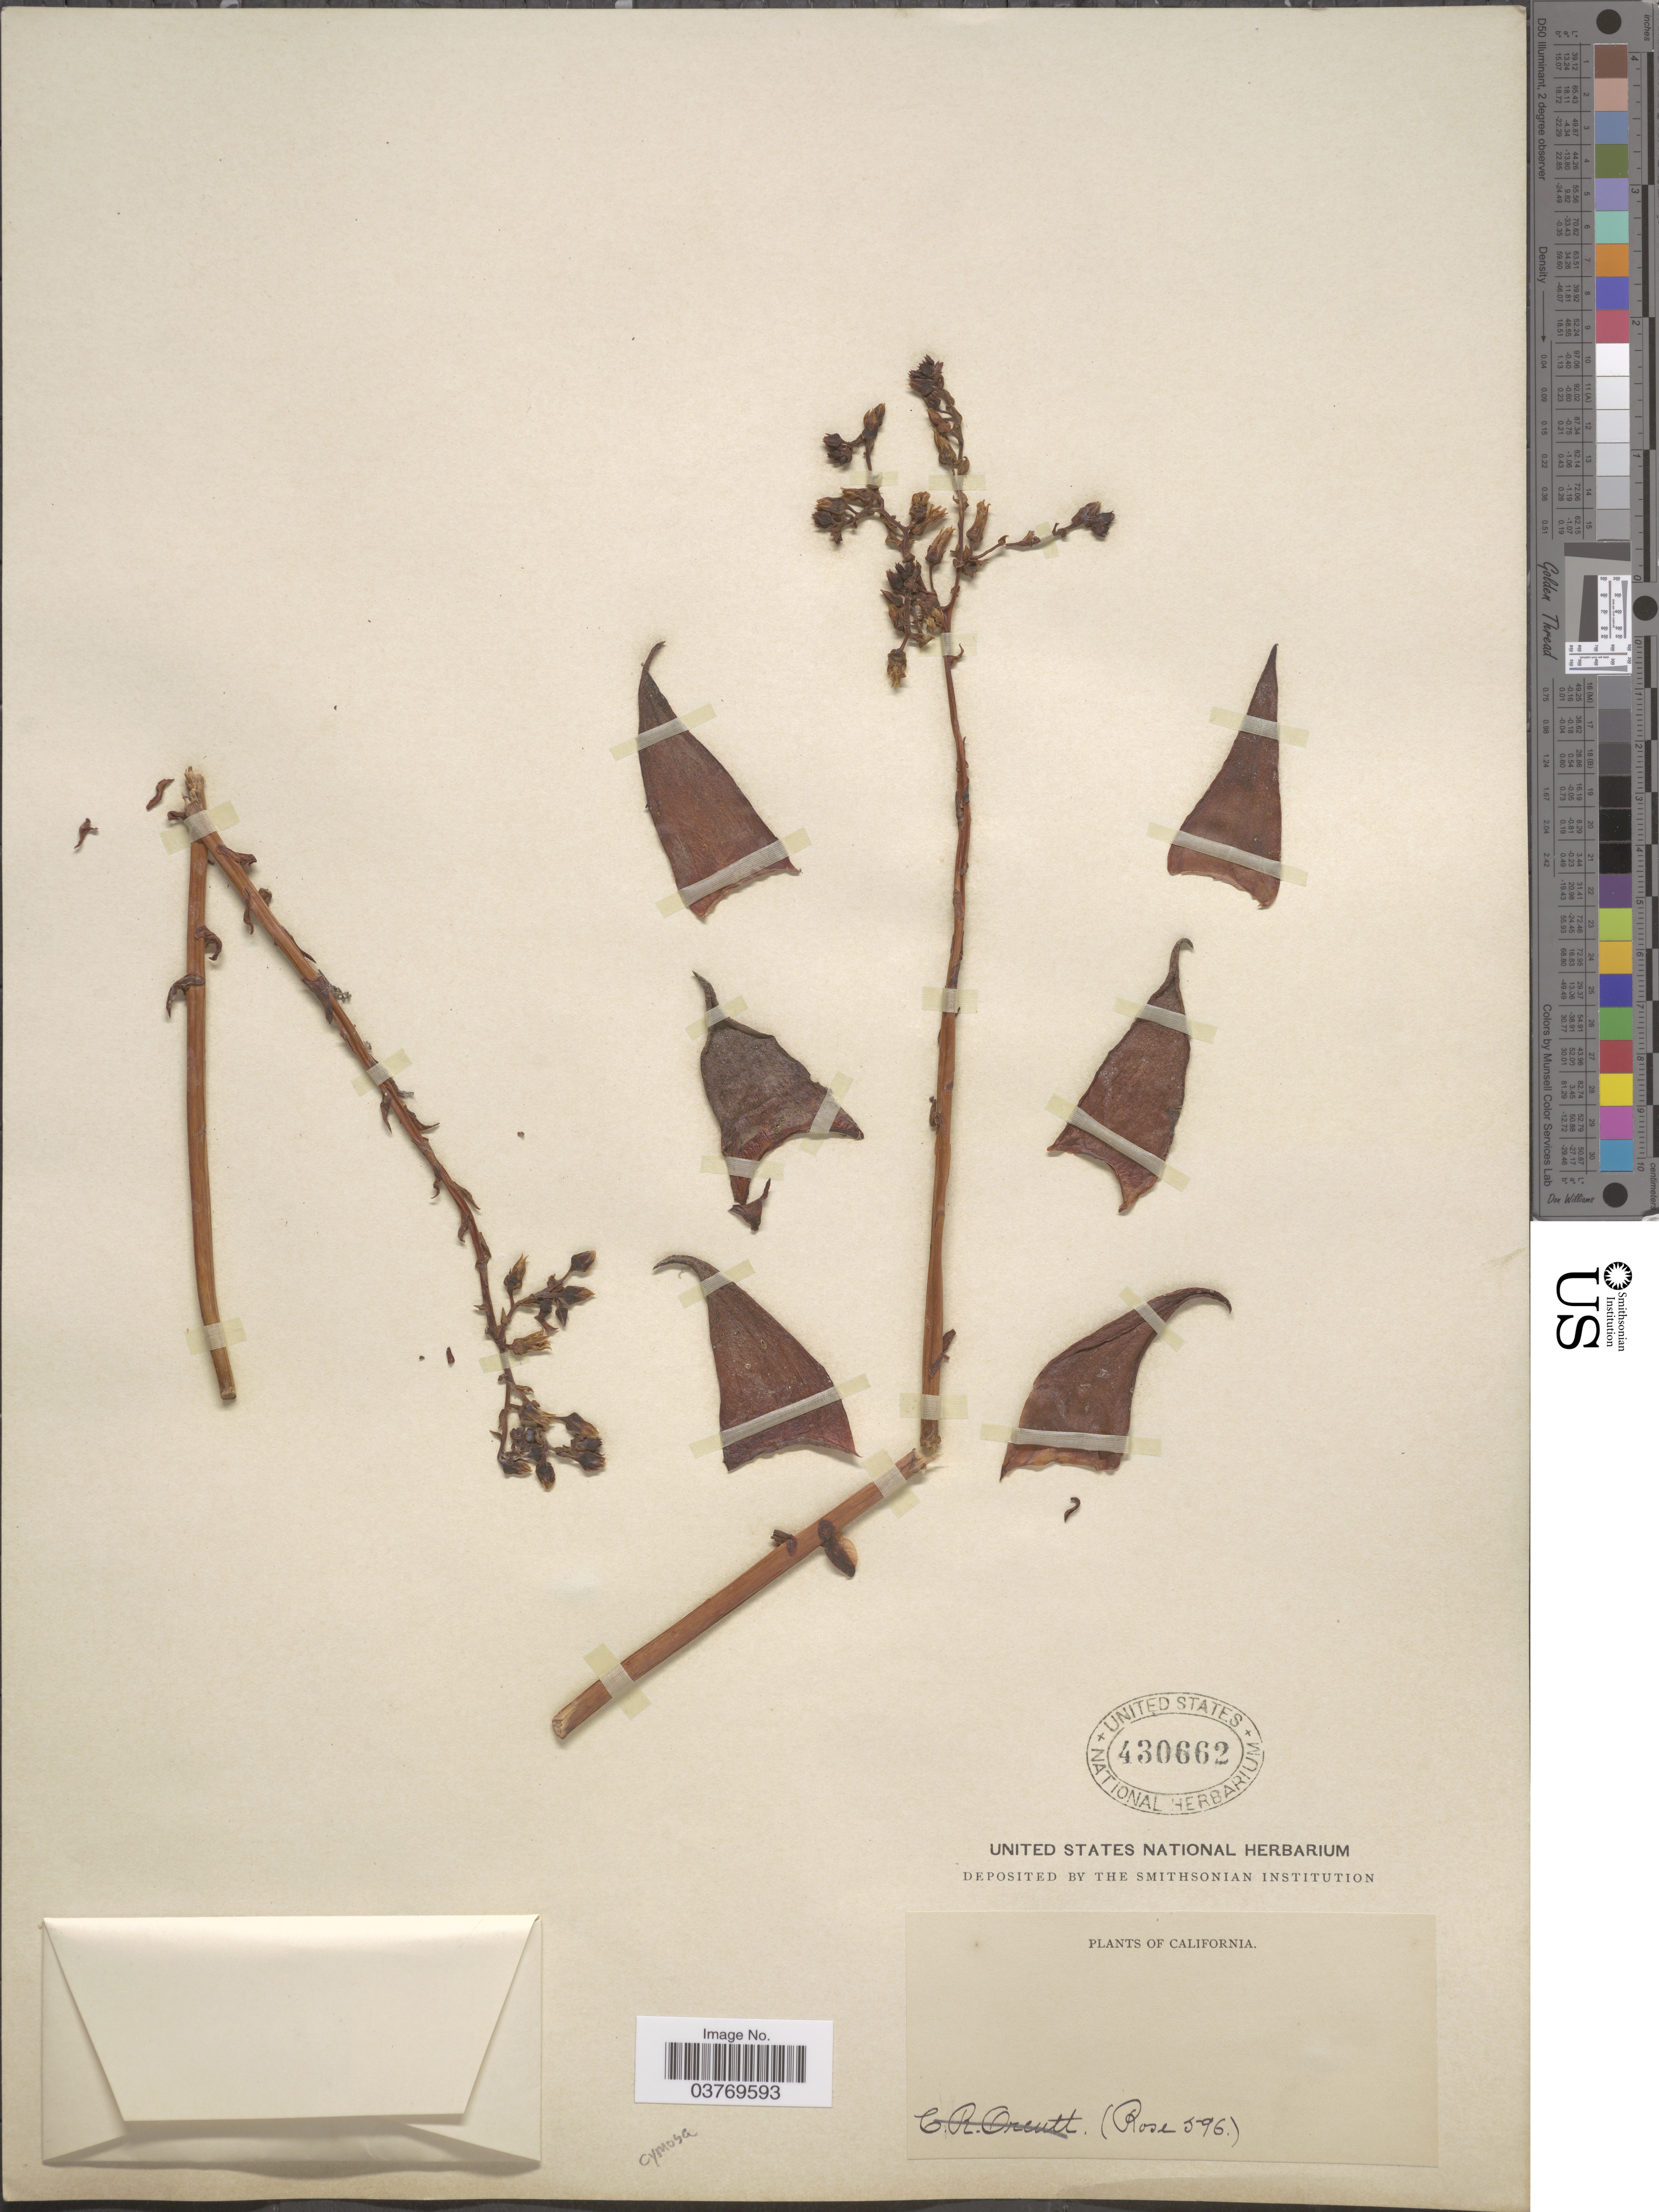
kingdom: Plantae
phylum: Tracheophyta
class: Magnoliopsida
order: Saxifragales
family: Crassulaceae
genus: Dudleya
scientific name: Dudleya cymosa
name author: (Lem.) Britton & Rose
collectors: ex herb. United States National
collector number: Rose596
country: United States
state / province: California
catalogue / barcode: US 430662